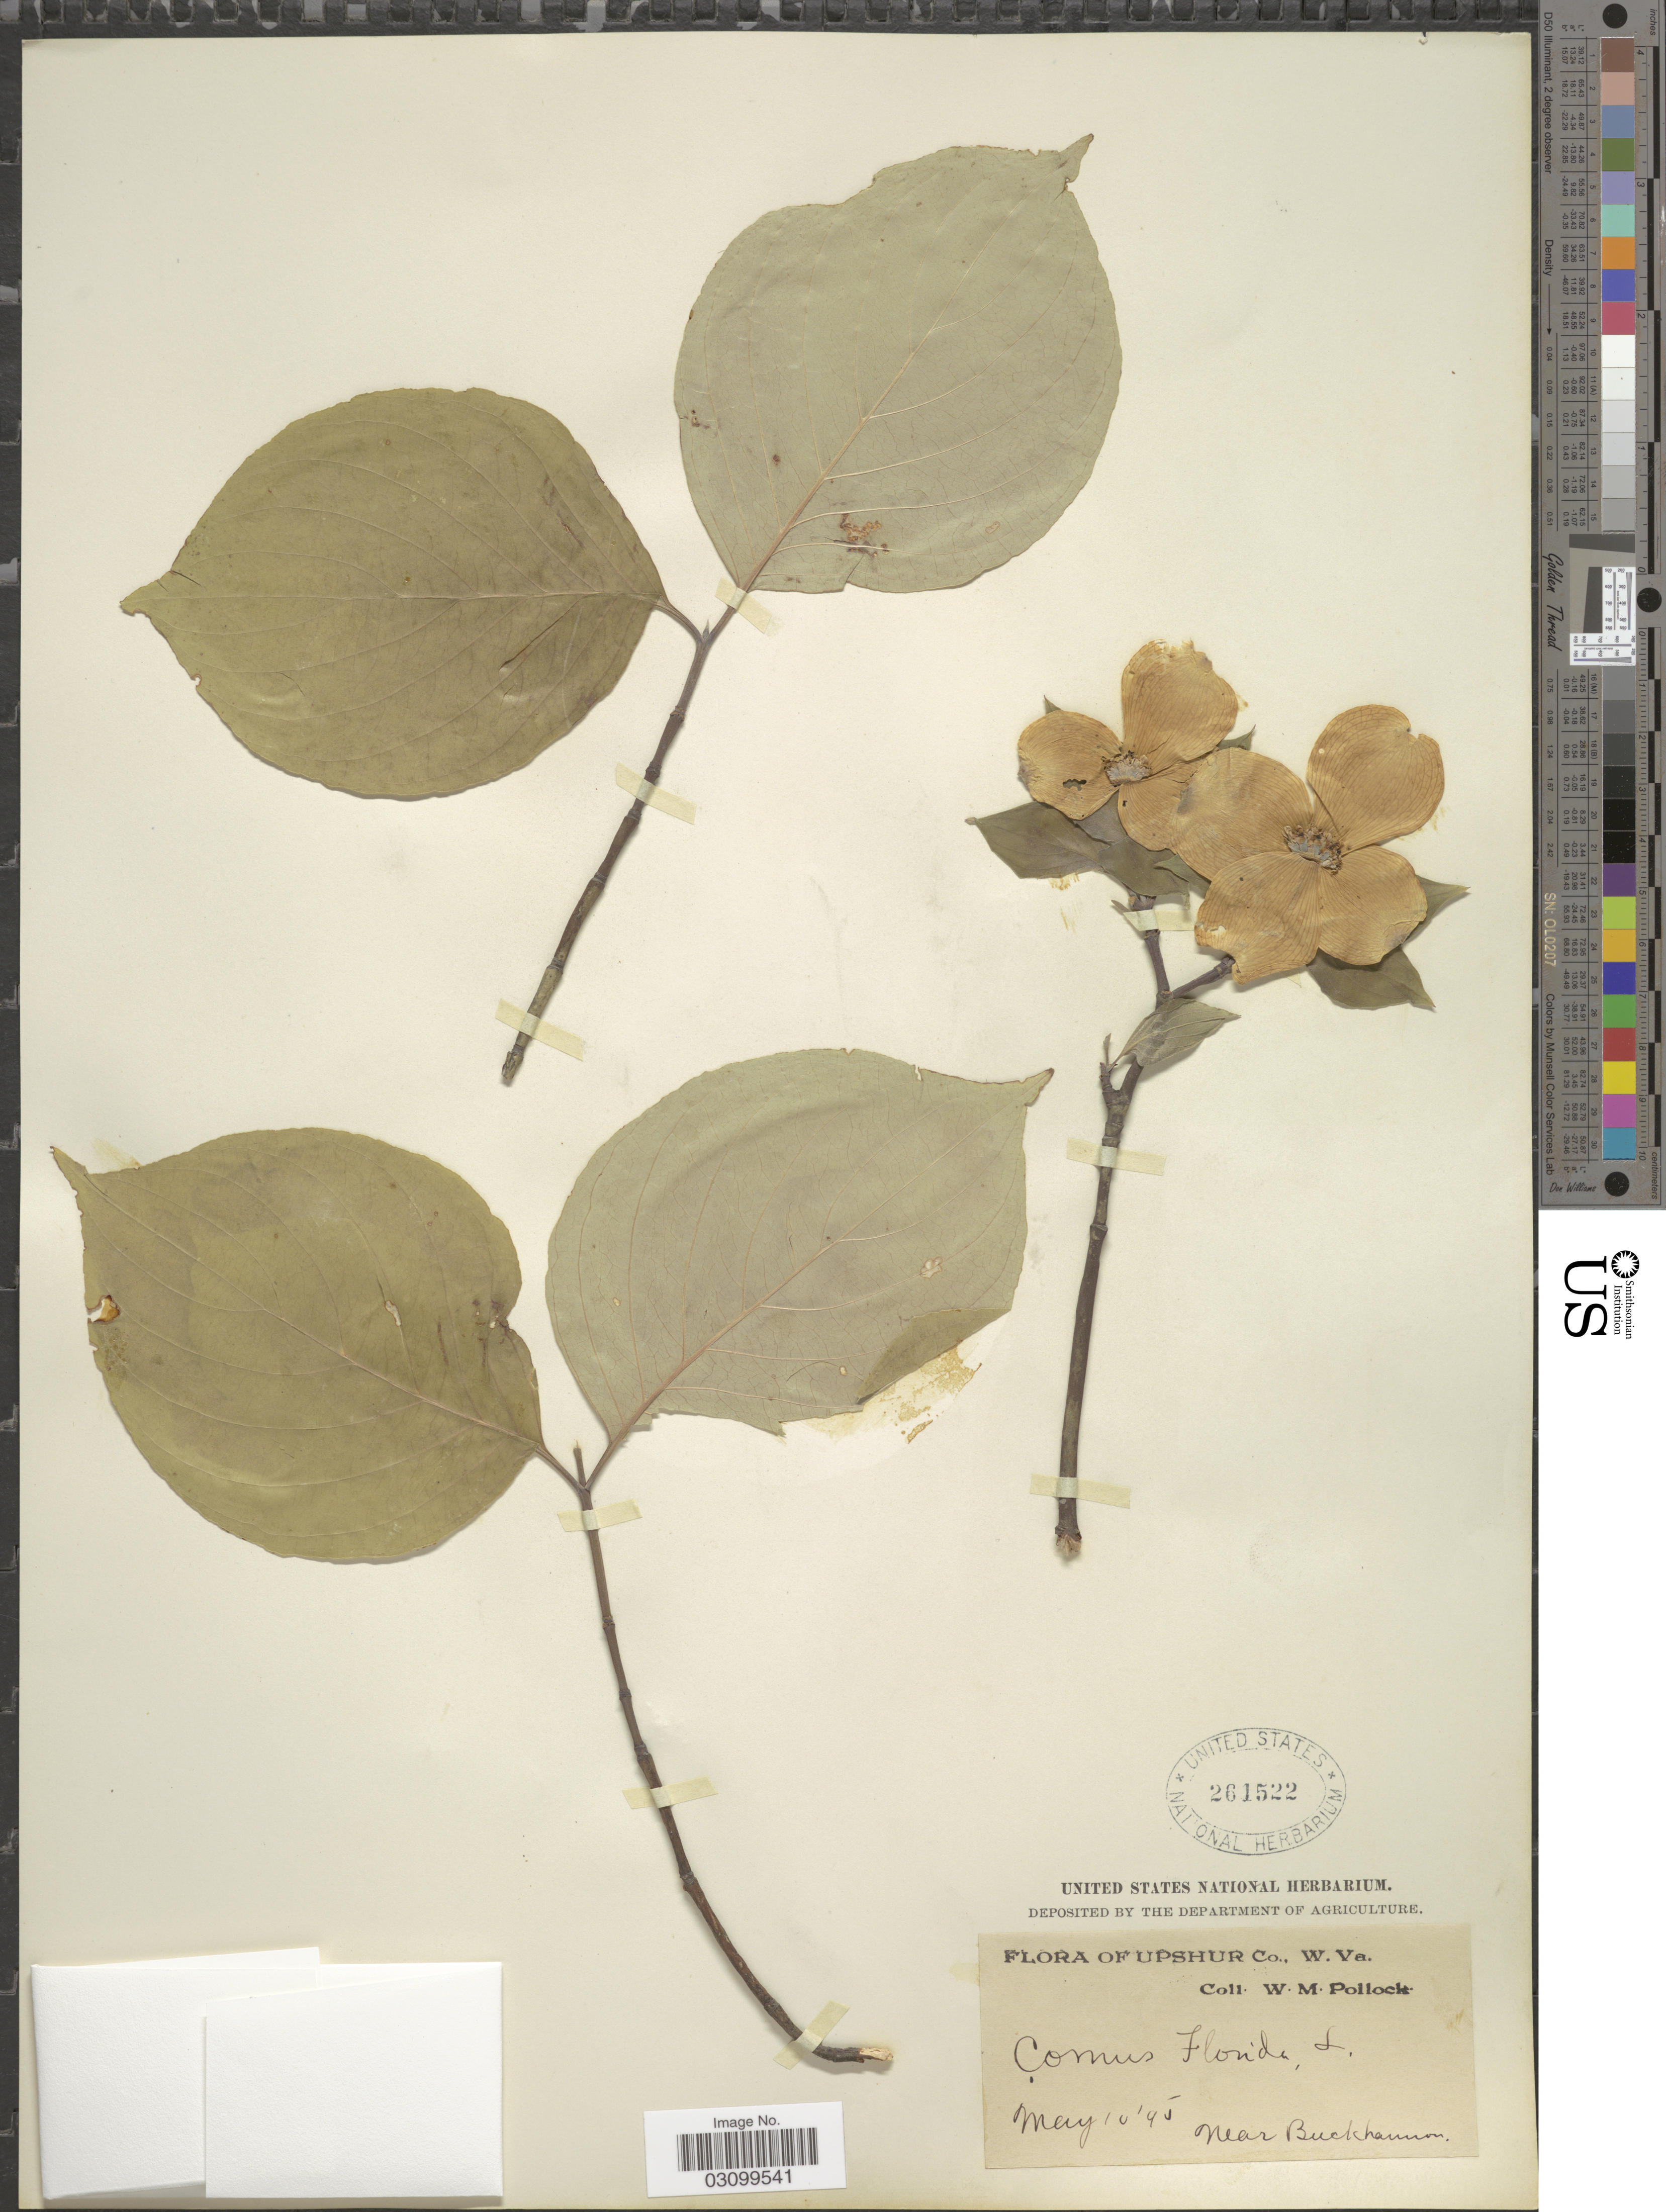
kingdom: Plantae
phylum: Tracheophyta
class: Magnoliopsida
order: Cornales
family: Cornaceae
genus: Cornus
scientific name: Cornus florida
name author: L.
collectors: W. M. Pollock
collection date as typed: Transcribed d/m/y: 10/5/95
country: United States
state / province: West Virginia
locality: Near Buckhannon.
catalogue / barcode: US 261522